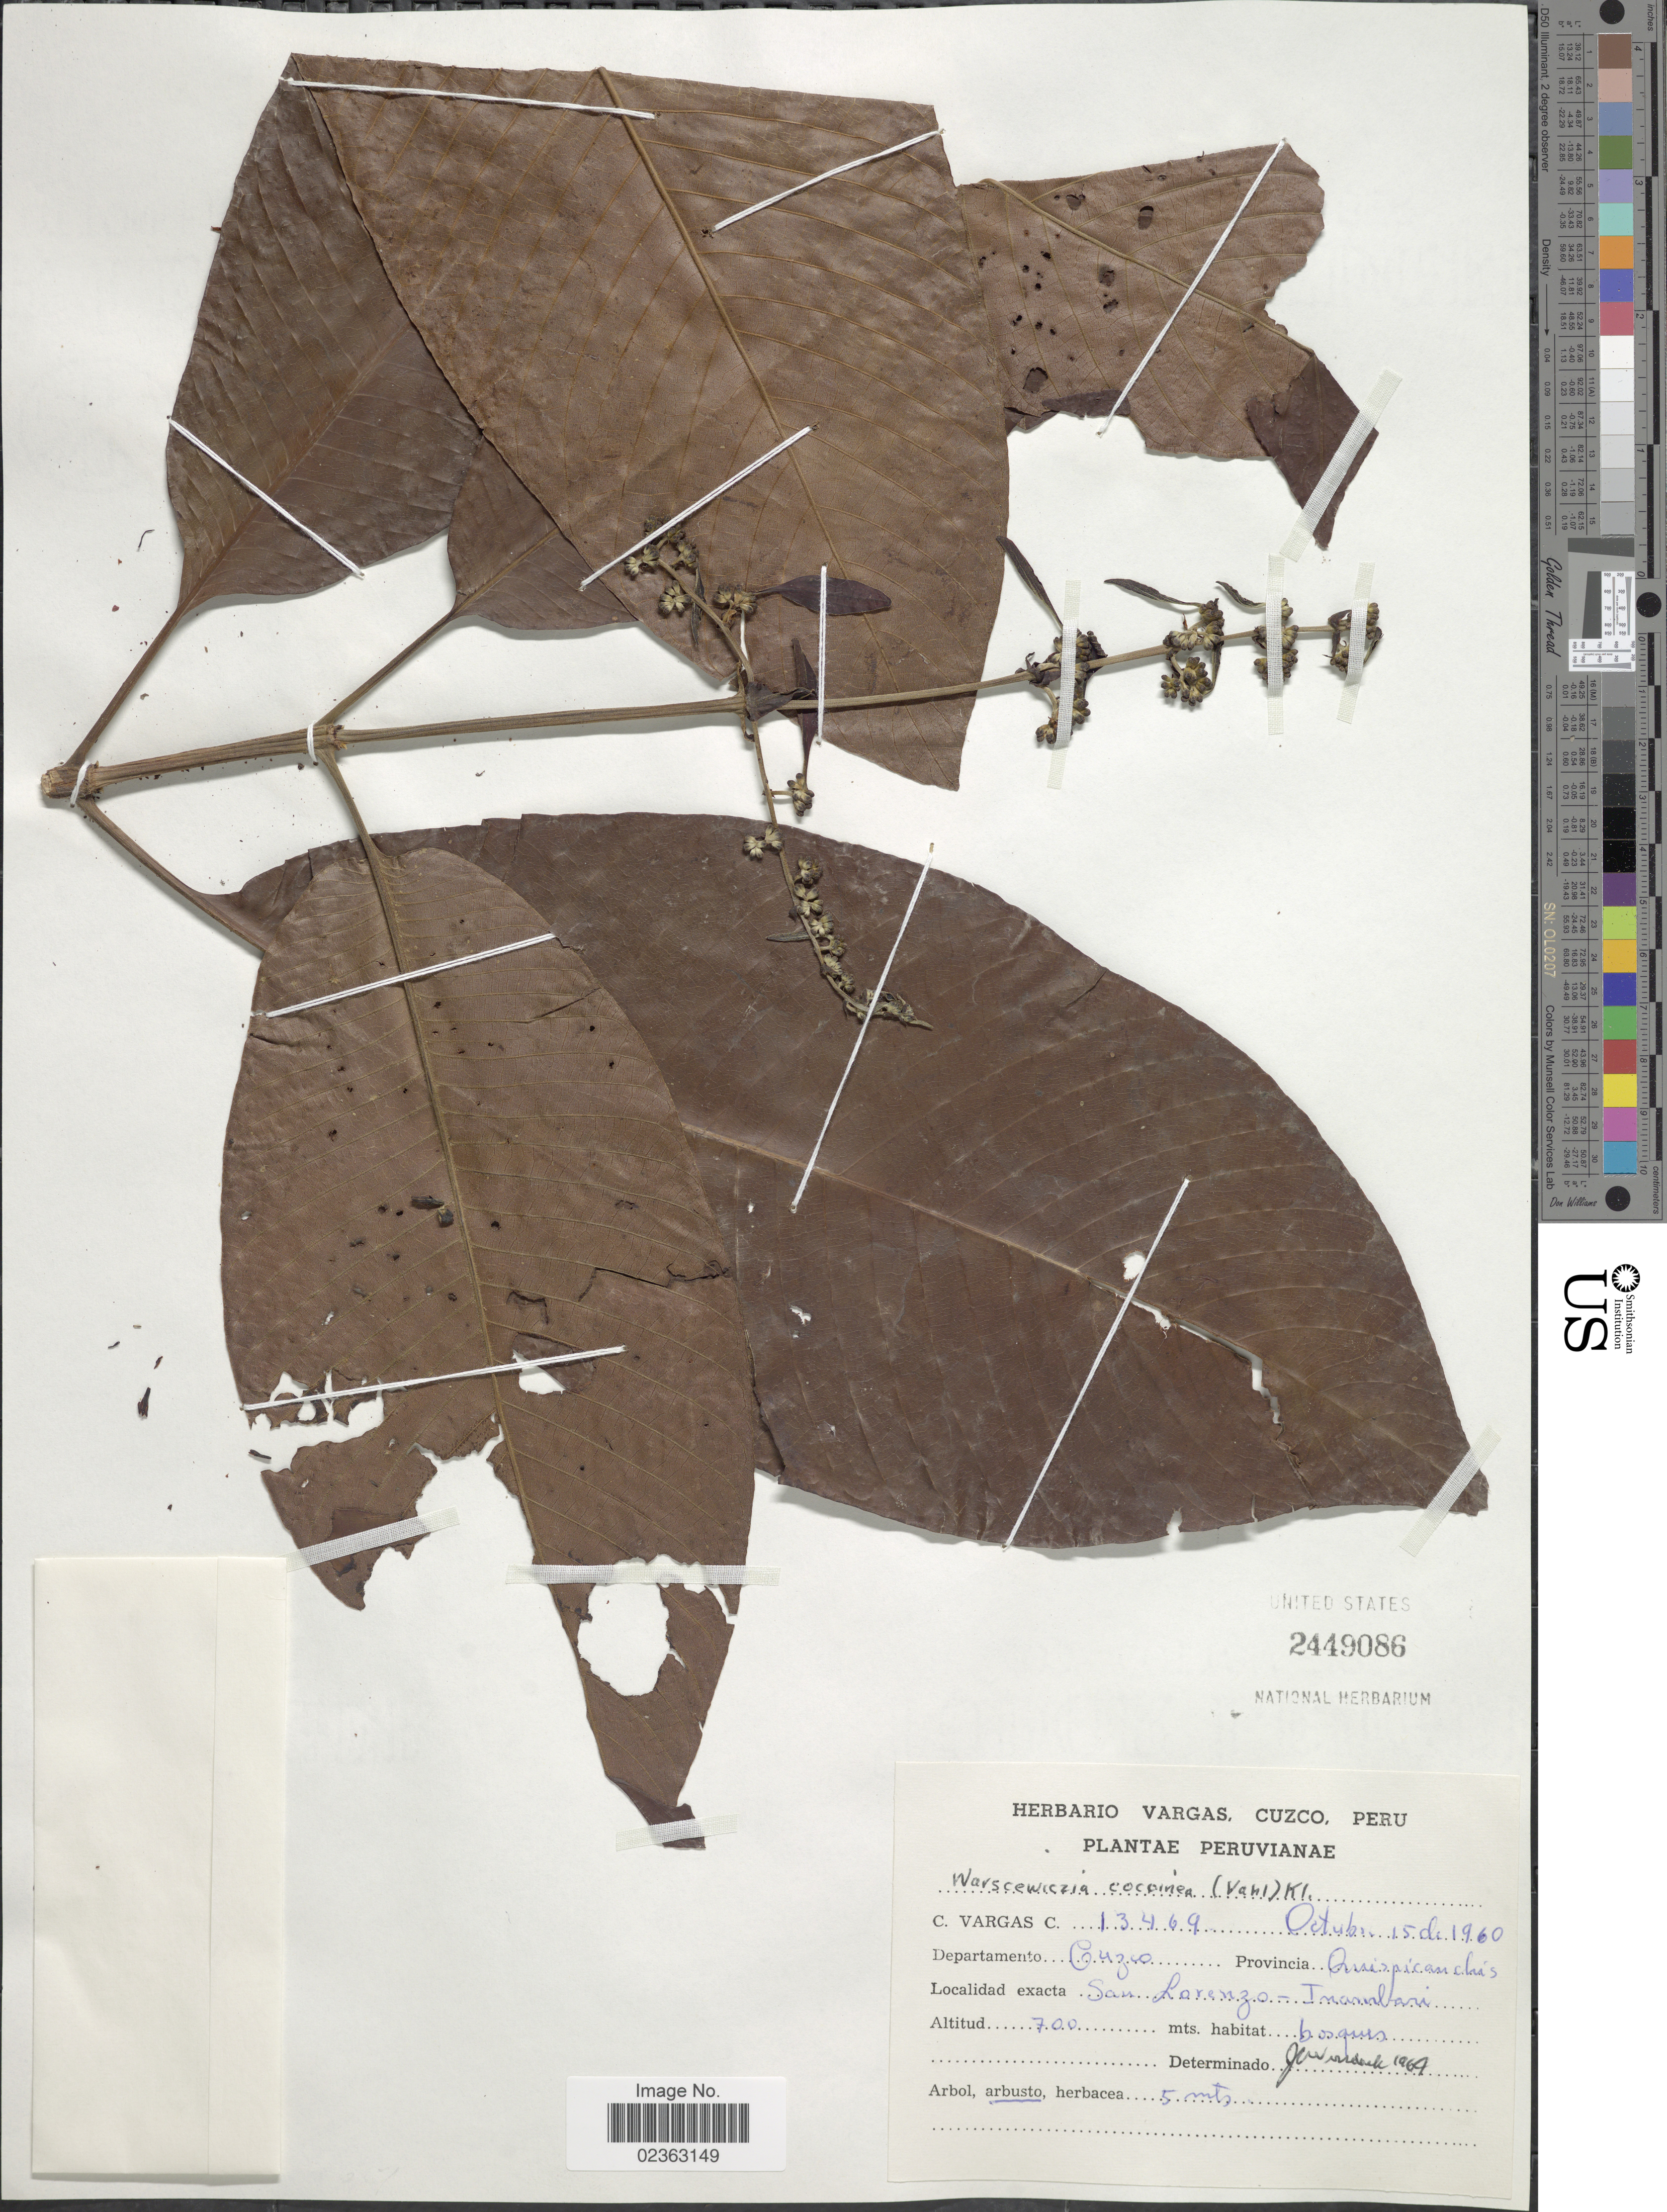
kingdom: Plantae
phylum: Tracheophyta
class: Magnoliopsida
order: Gentianales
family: Rubiaceae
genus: Warszewiczia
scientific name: Warszewiczia coccinea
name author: (Vahl) Klotzsch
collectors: C. Vargas Calderón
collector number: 13469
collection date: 1960-10-15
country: Peru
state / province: Cusco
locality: Departamento Cuzco, Provincia Quispicanchis, San Lorenzo-Inambari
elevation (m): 700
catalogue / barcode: US 2449086